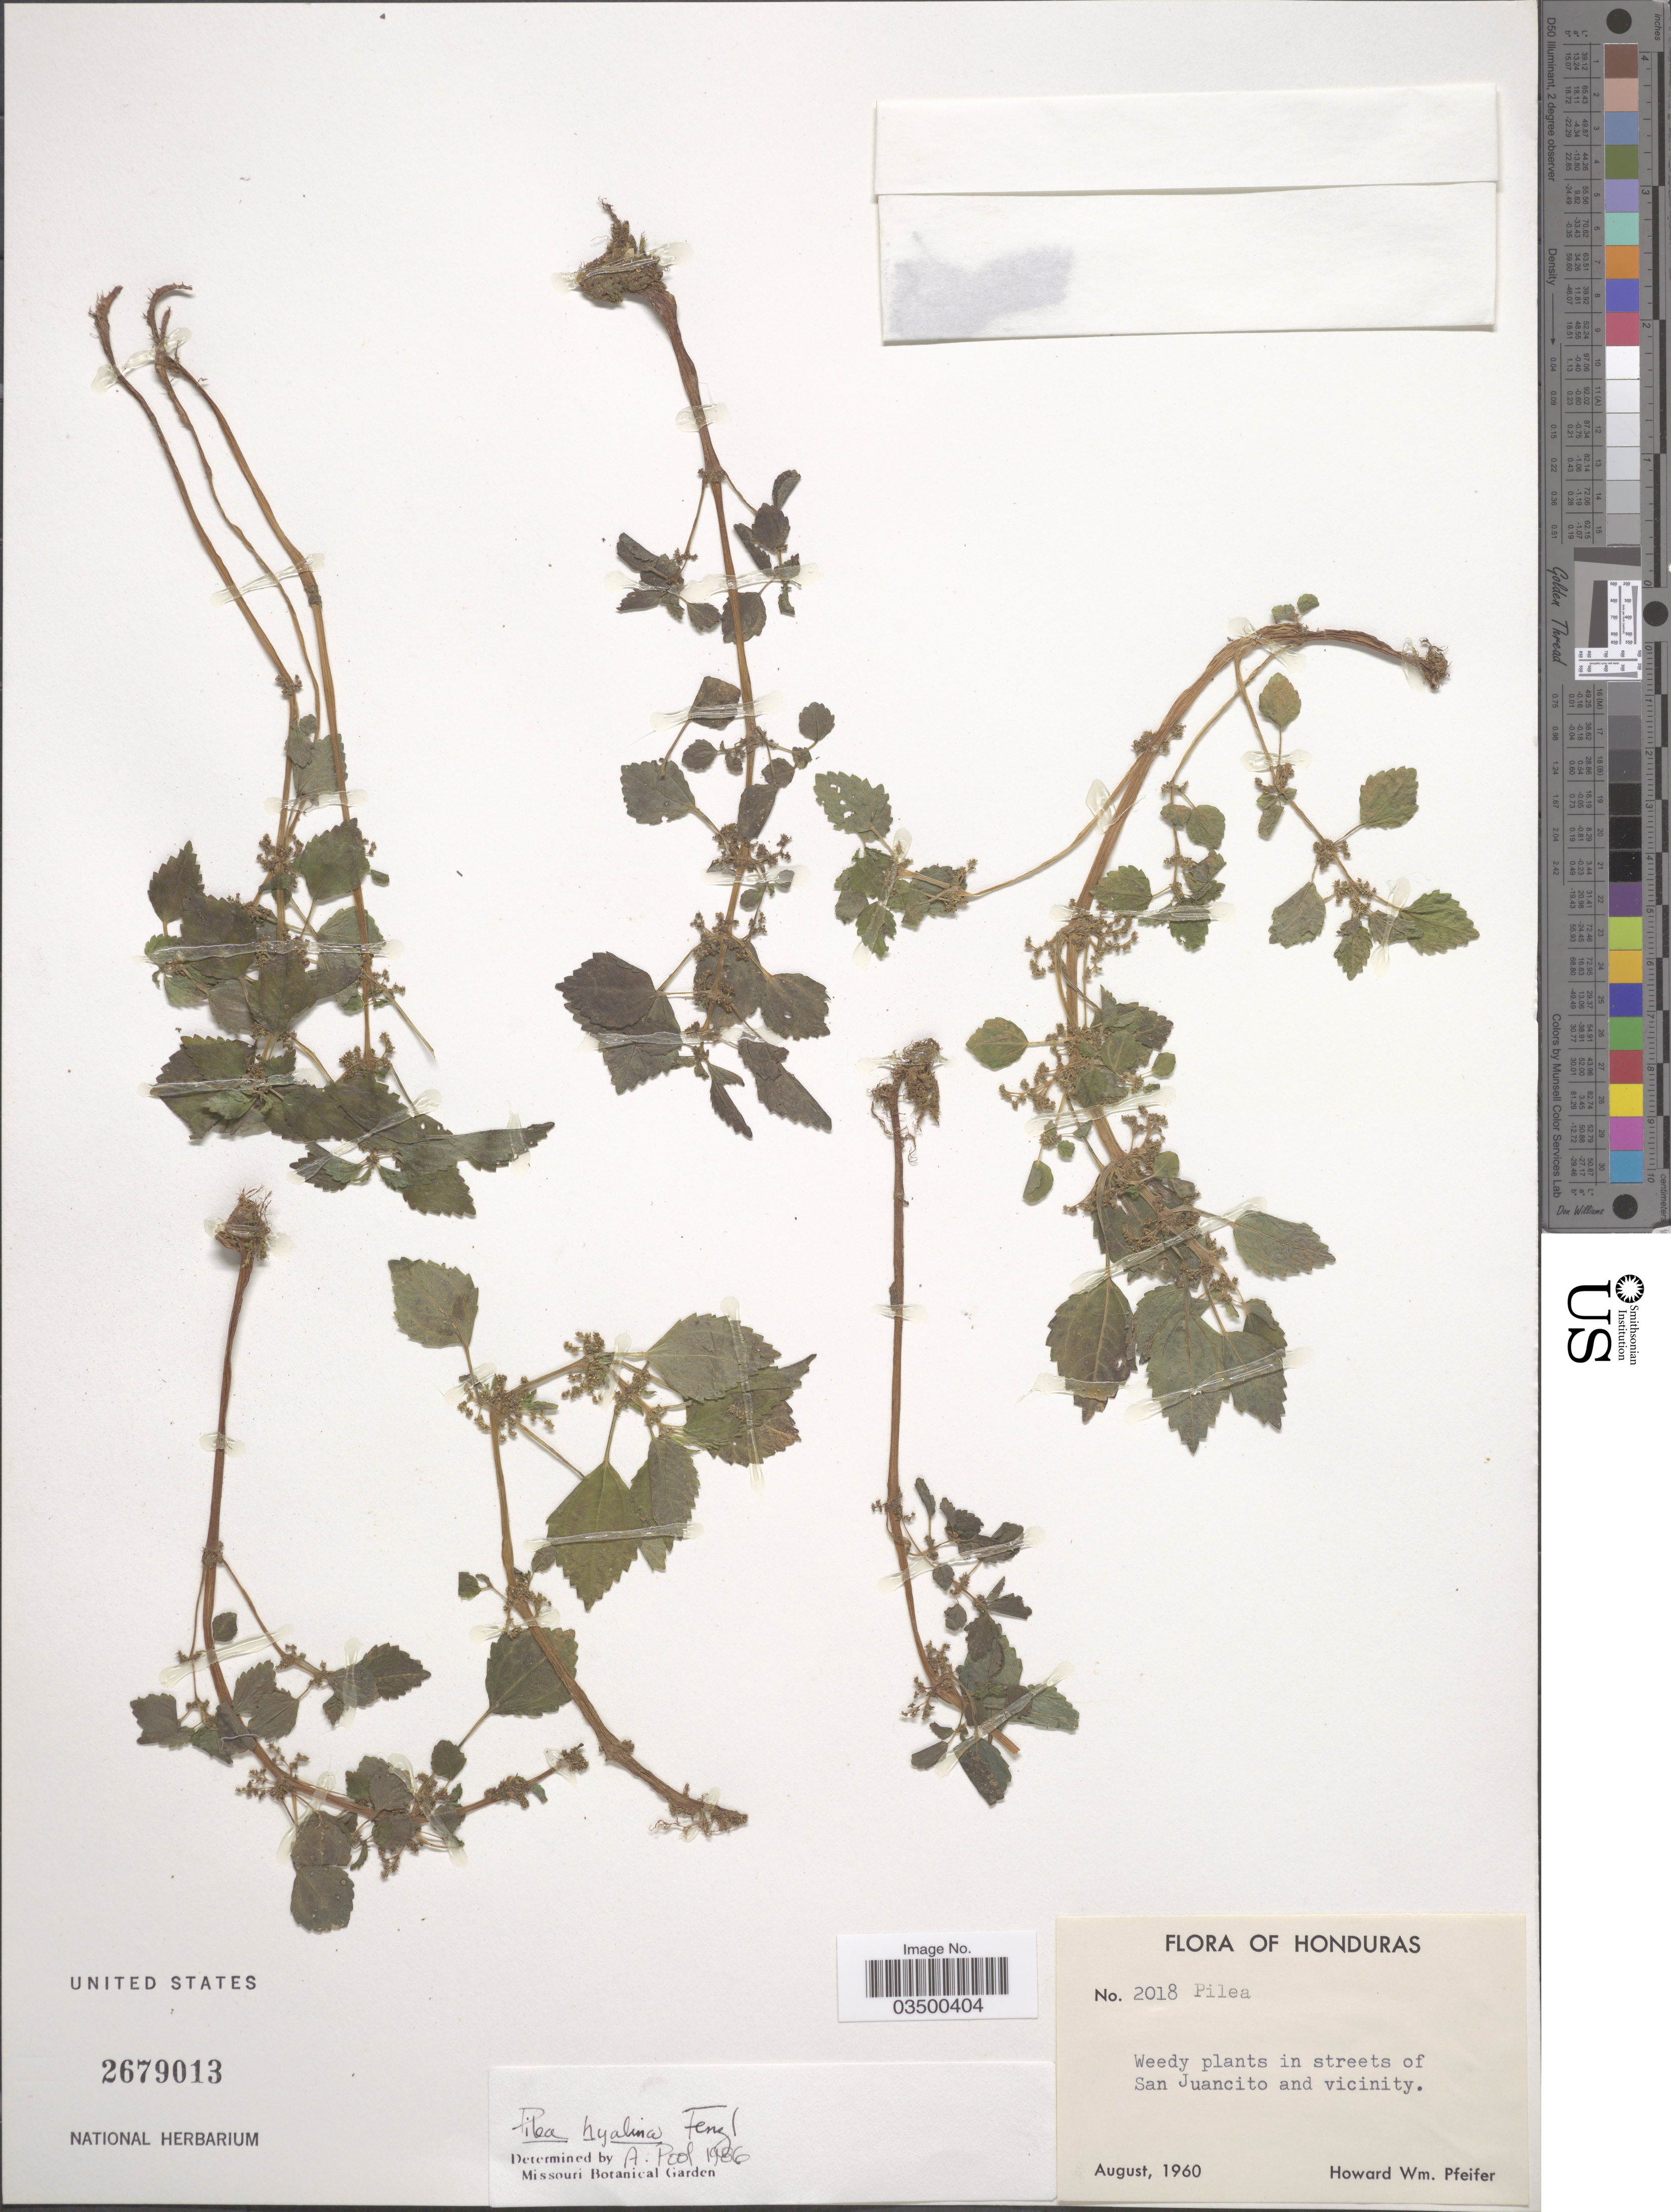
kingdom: Plantae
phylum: Tracheophyta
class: Magnoliopsida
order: Rosales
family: Urticaceae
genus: Pilea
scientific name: Pilea hyalina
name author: Fenzl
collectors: H. W. Pfeifer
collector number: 2018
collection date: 1960-08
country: Honduras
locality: San Juancito and vicinity.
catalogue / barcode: US 2679013